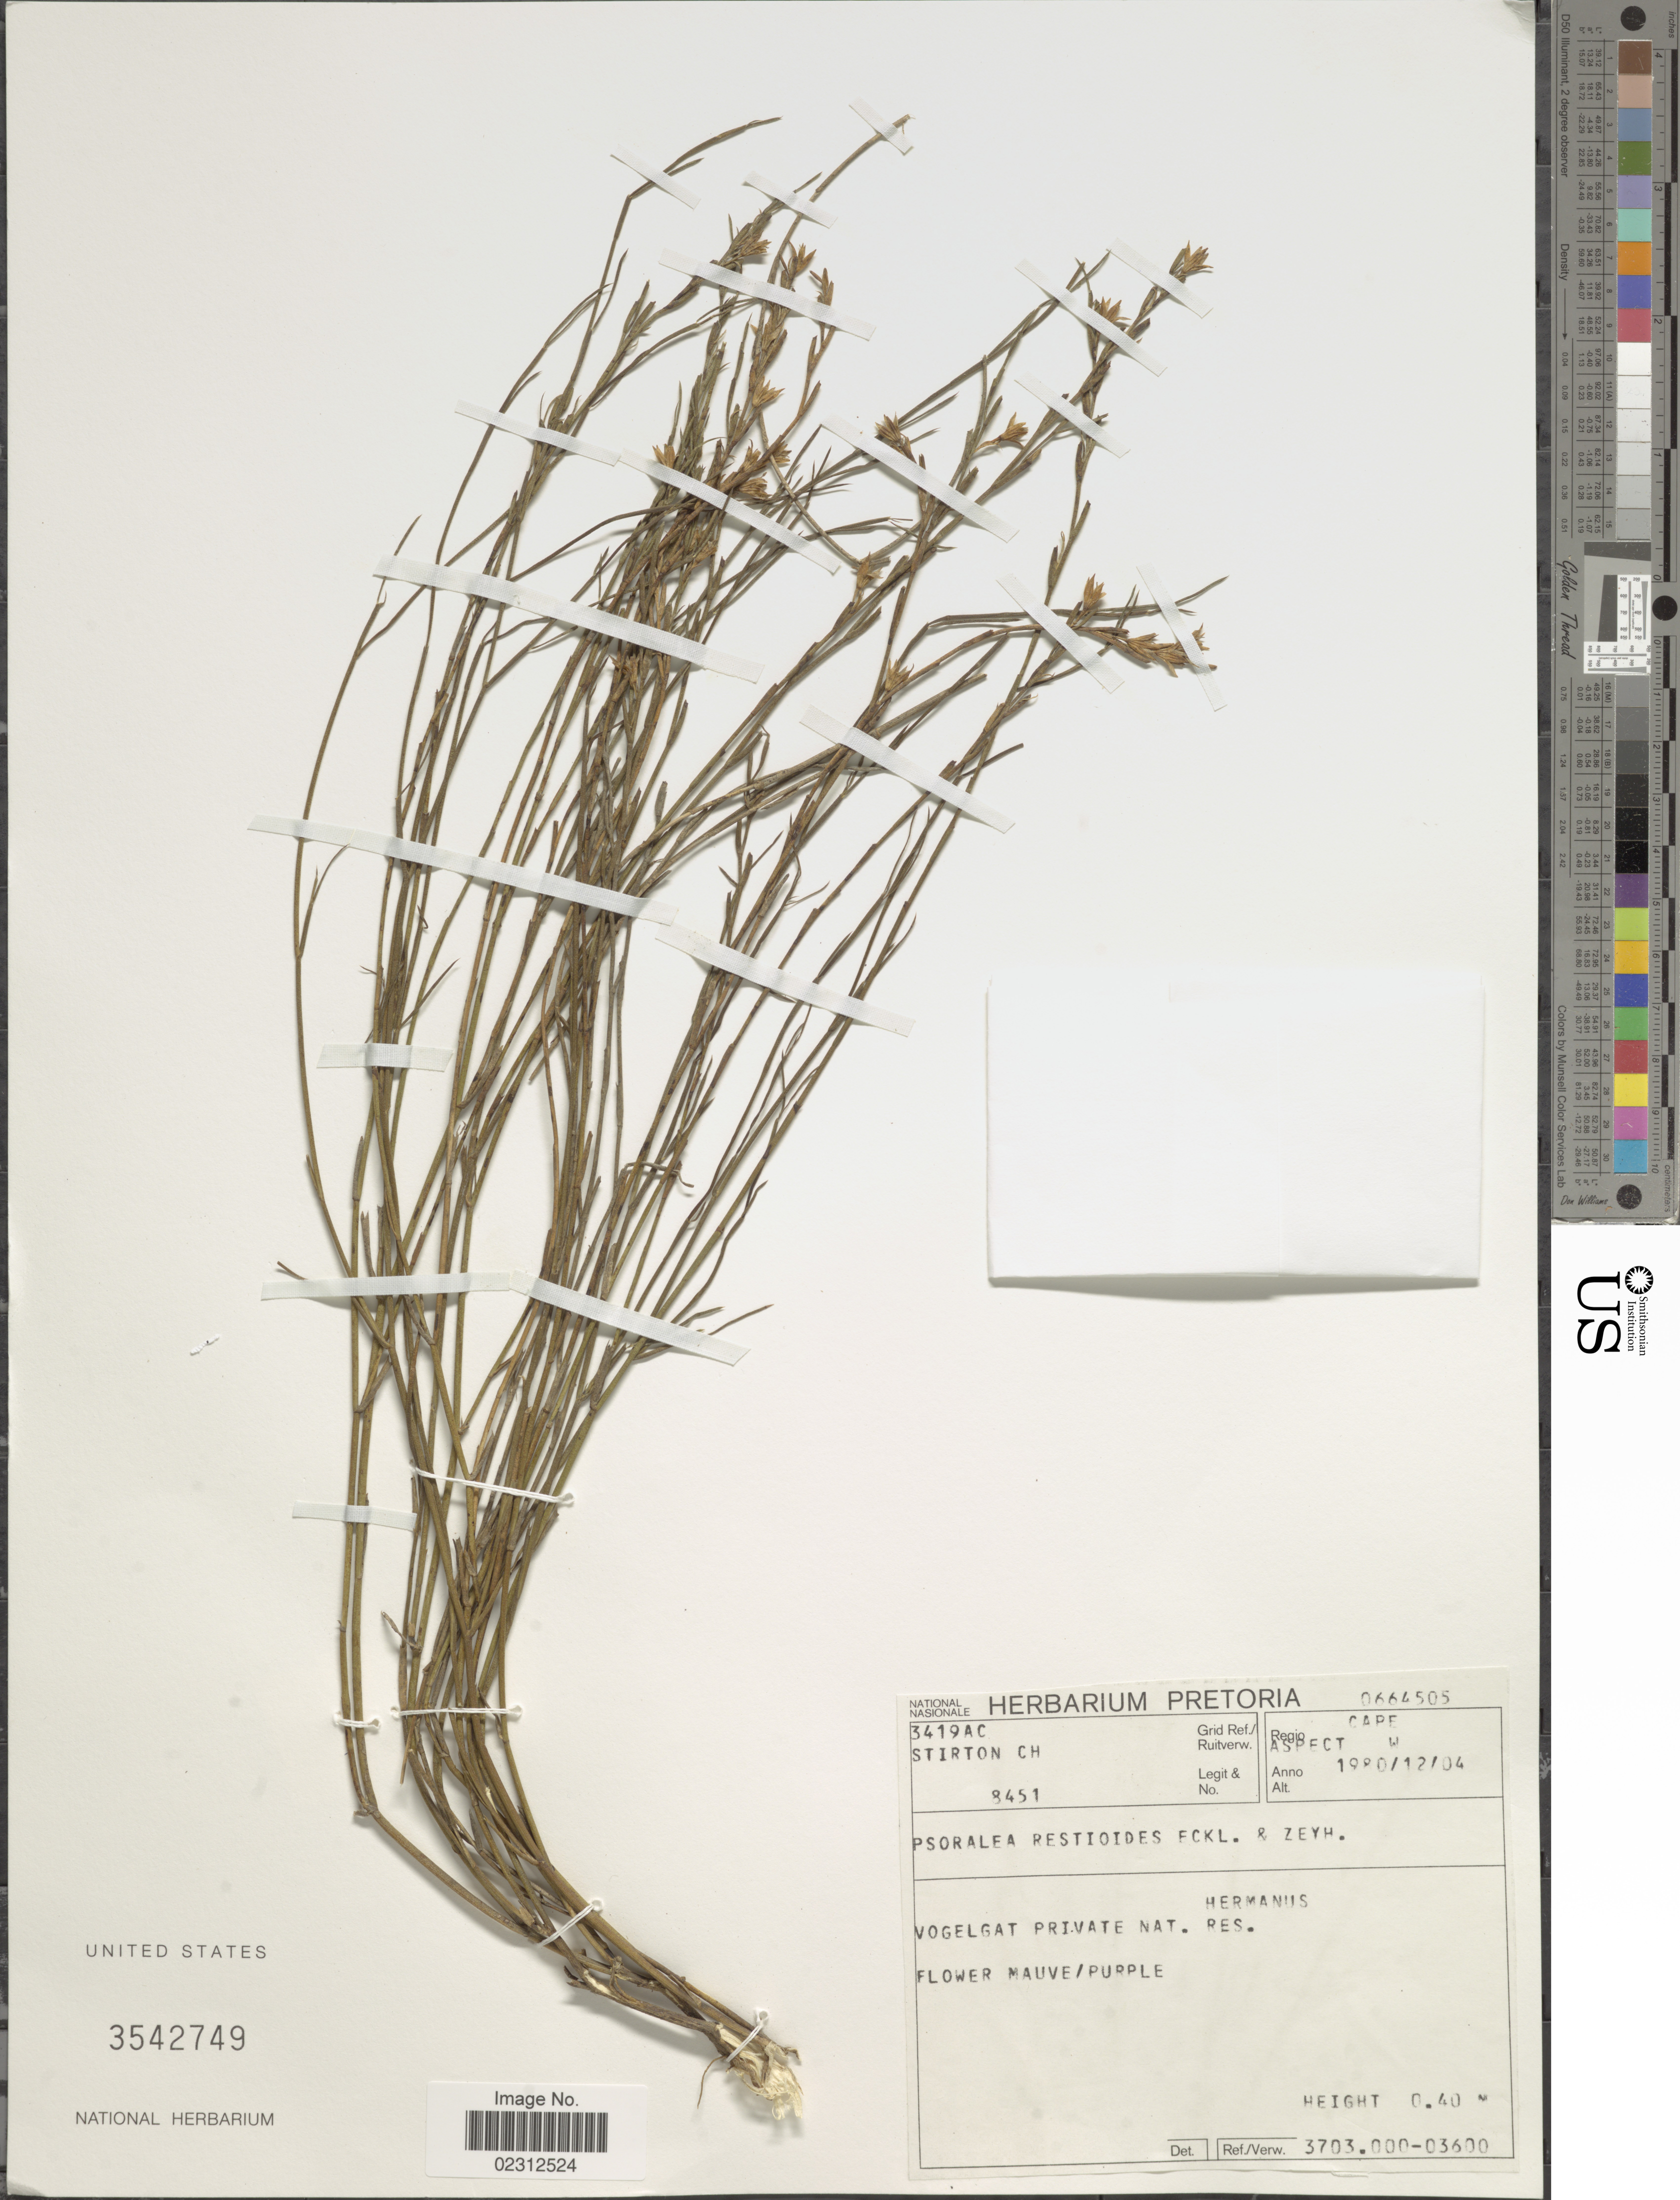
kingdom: Plantae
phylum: Tracheophyta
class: Magnoliopsida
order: Fabales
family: Fabaceae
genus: Psoralea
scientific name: Psoralea restioides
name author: Eckl. & Zeyh.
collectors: C. H. Stirton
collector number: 8451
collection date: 1980-12-04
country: South Africa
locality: Cape, Hermanus, Vogelgat Private Nato, Res.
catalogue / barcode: US 3542749